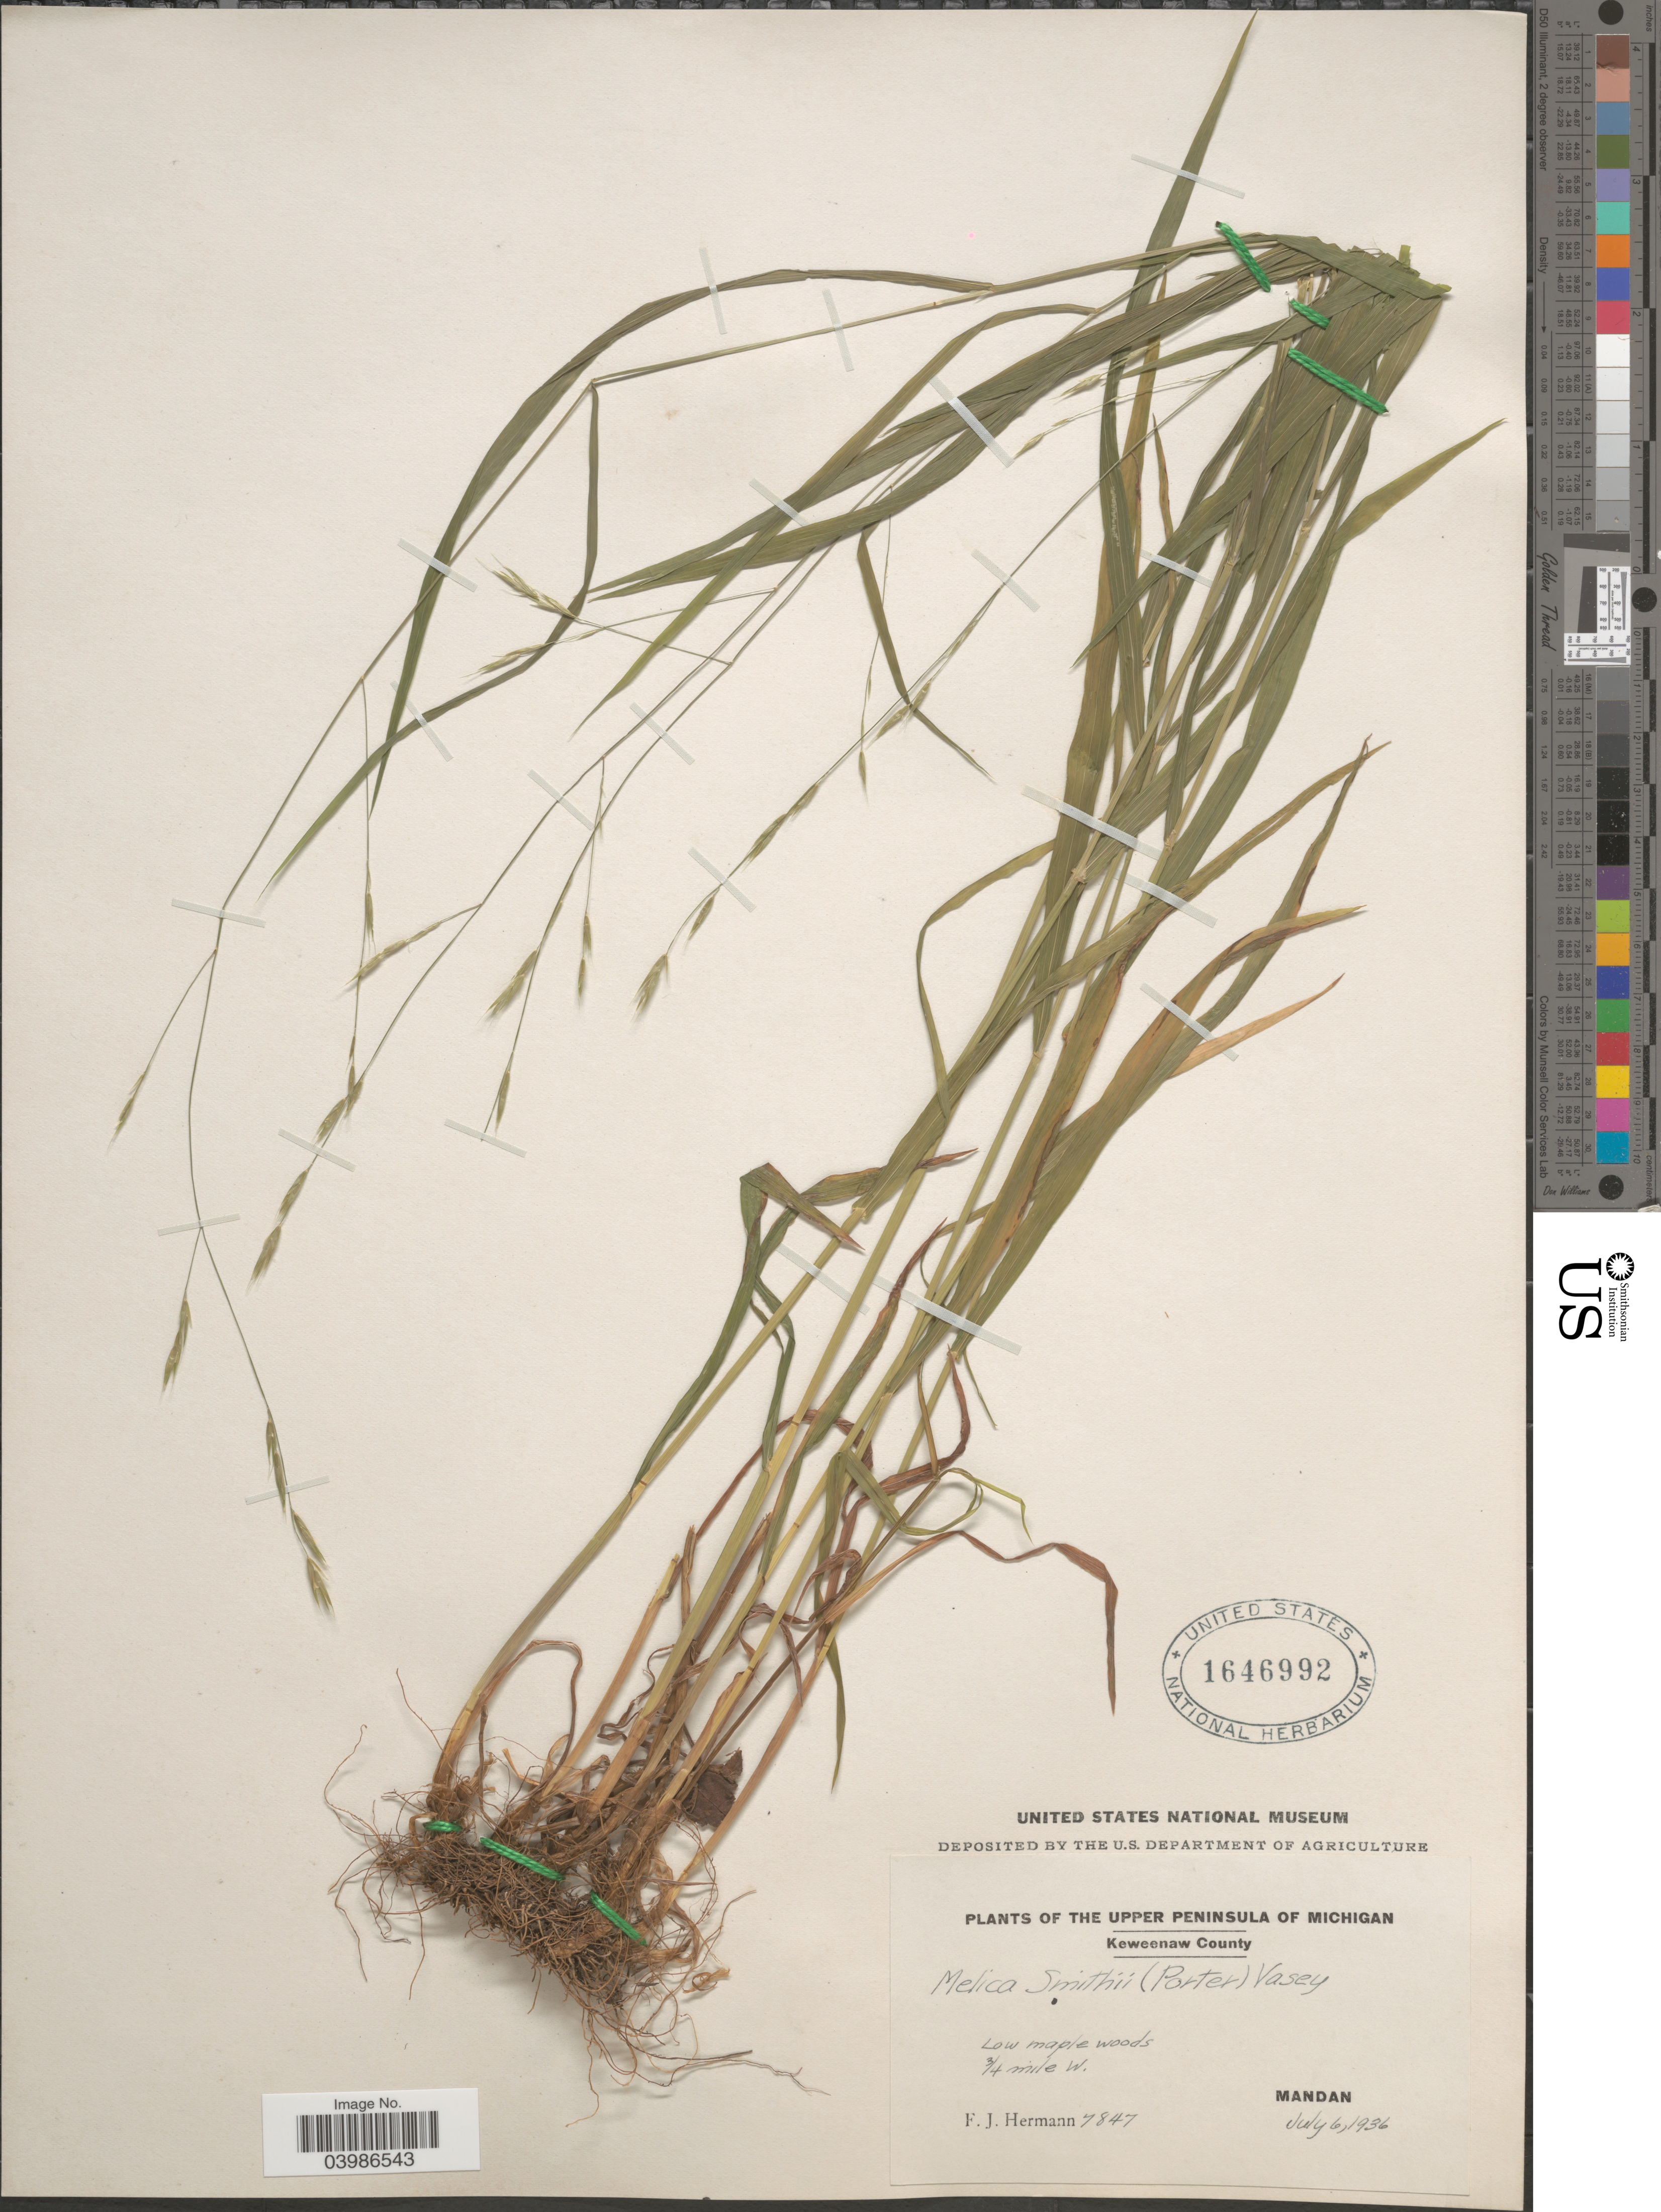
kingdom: Plantae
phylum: Tracheophyta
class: Liliopsida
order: Poales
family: Poaceae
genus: Melica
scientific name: Melica smithii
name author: (Porter ex A. Gray) Vasey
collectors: F. J. Hermann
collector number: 7847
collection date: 1936-07-06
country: United States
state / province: Michigan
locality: Upper Peninsula of Michigan. Keweenaw County. Low maple woods 3/4 mile W. Mandan.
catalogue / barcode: US 1646992